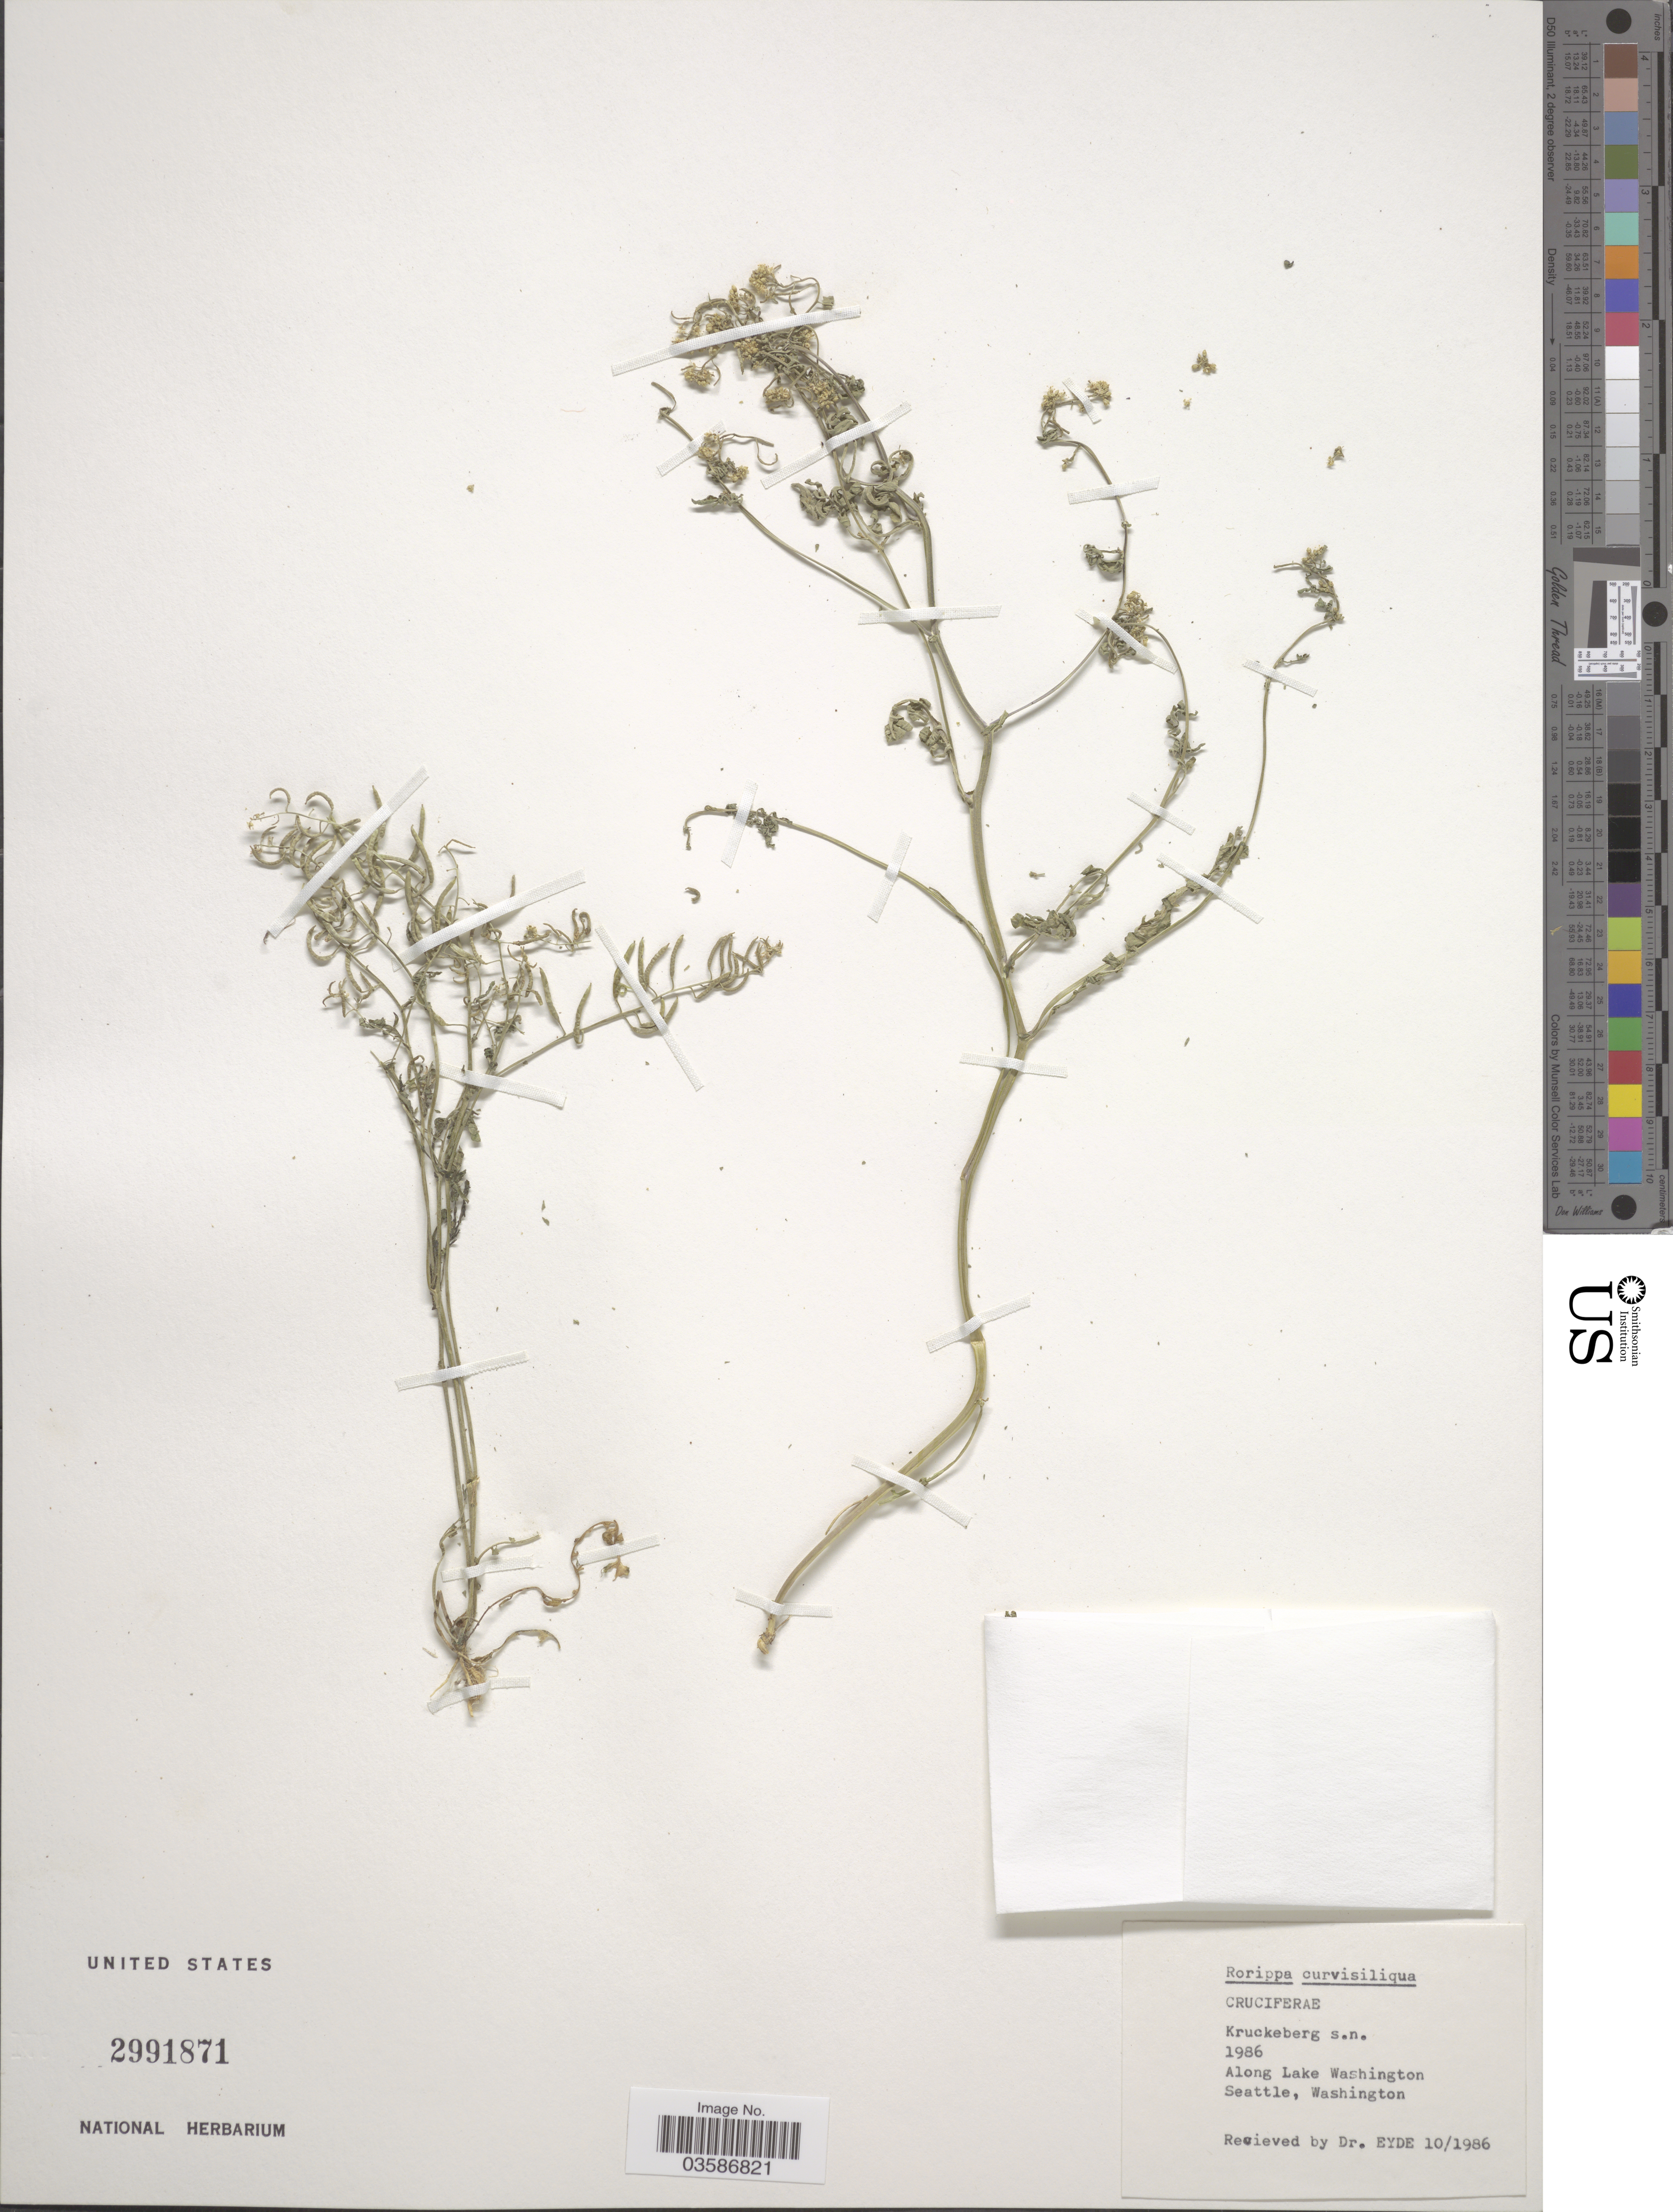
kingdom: Plantae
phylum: Tracheophyta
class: Magnoliopsida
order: Brassicales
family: Brassicaceae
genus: Rorippa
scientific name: Rorippa curvisiliqua var. curvisiliqua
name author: (Hook.) Bessey ex Britton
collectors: Kruckeberg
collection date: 1986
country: United States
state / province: Washington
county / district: King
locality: Along Lake Washington Seattle.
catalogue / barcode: US 2991871